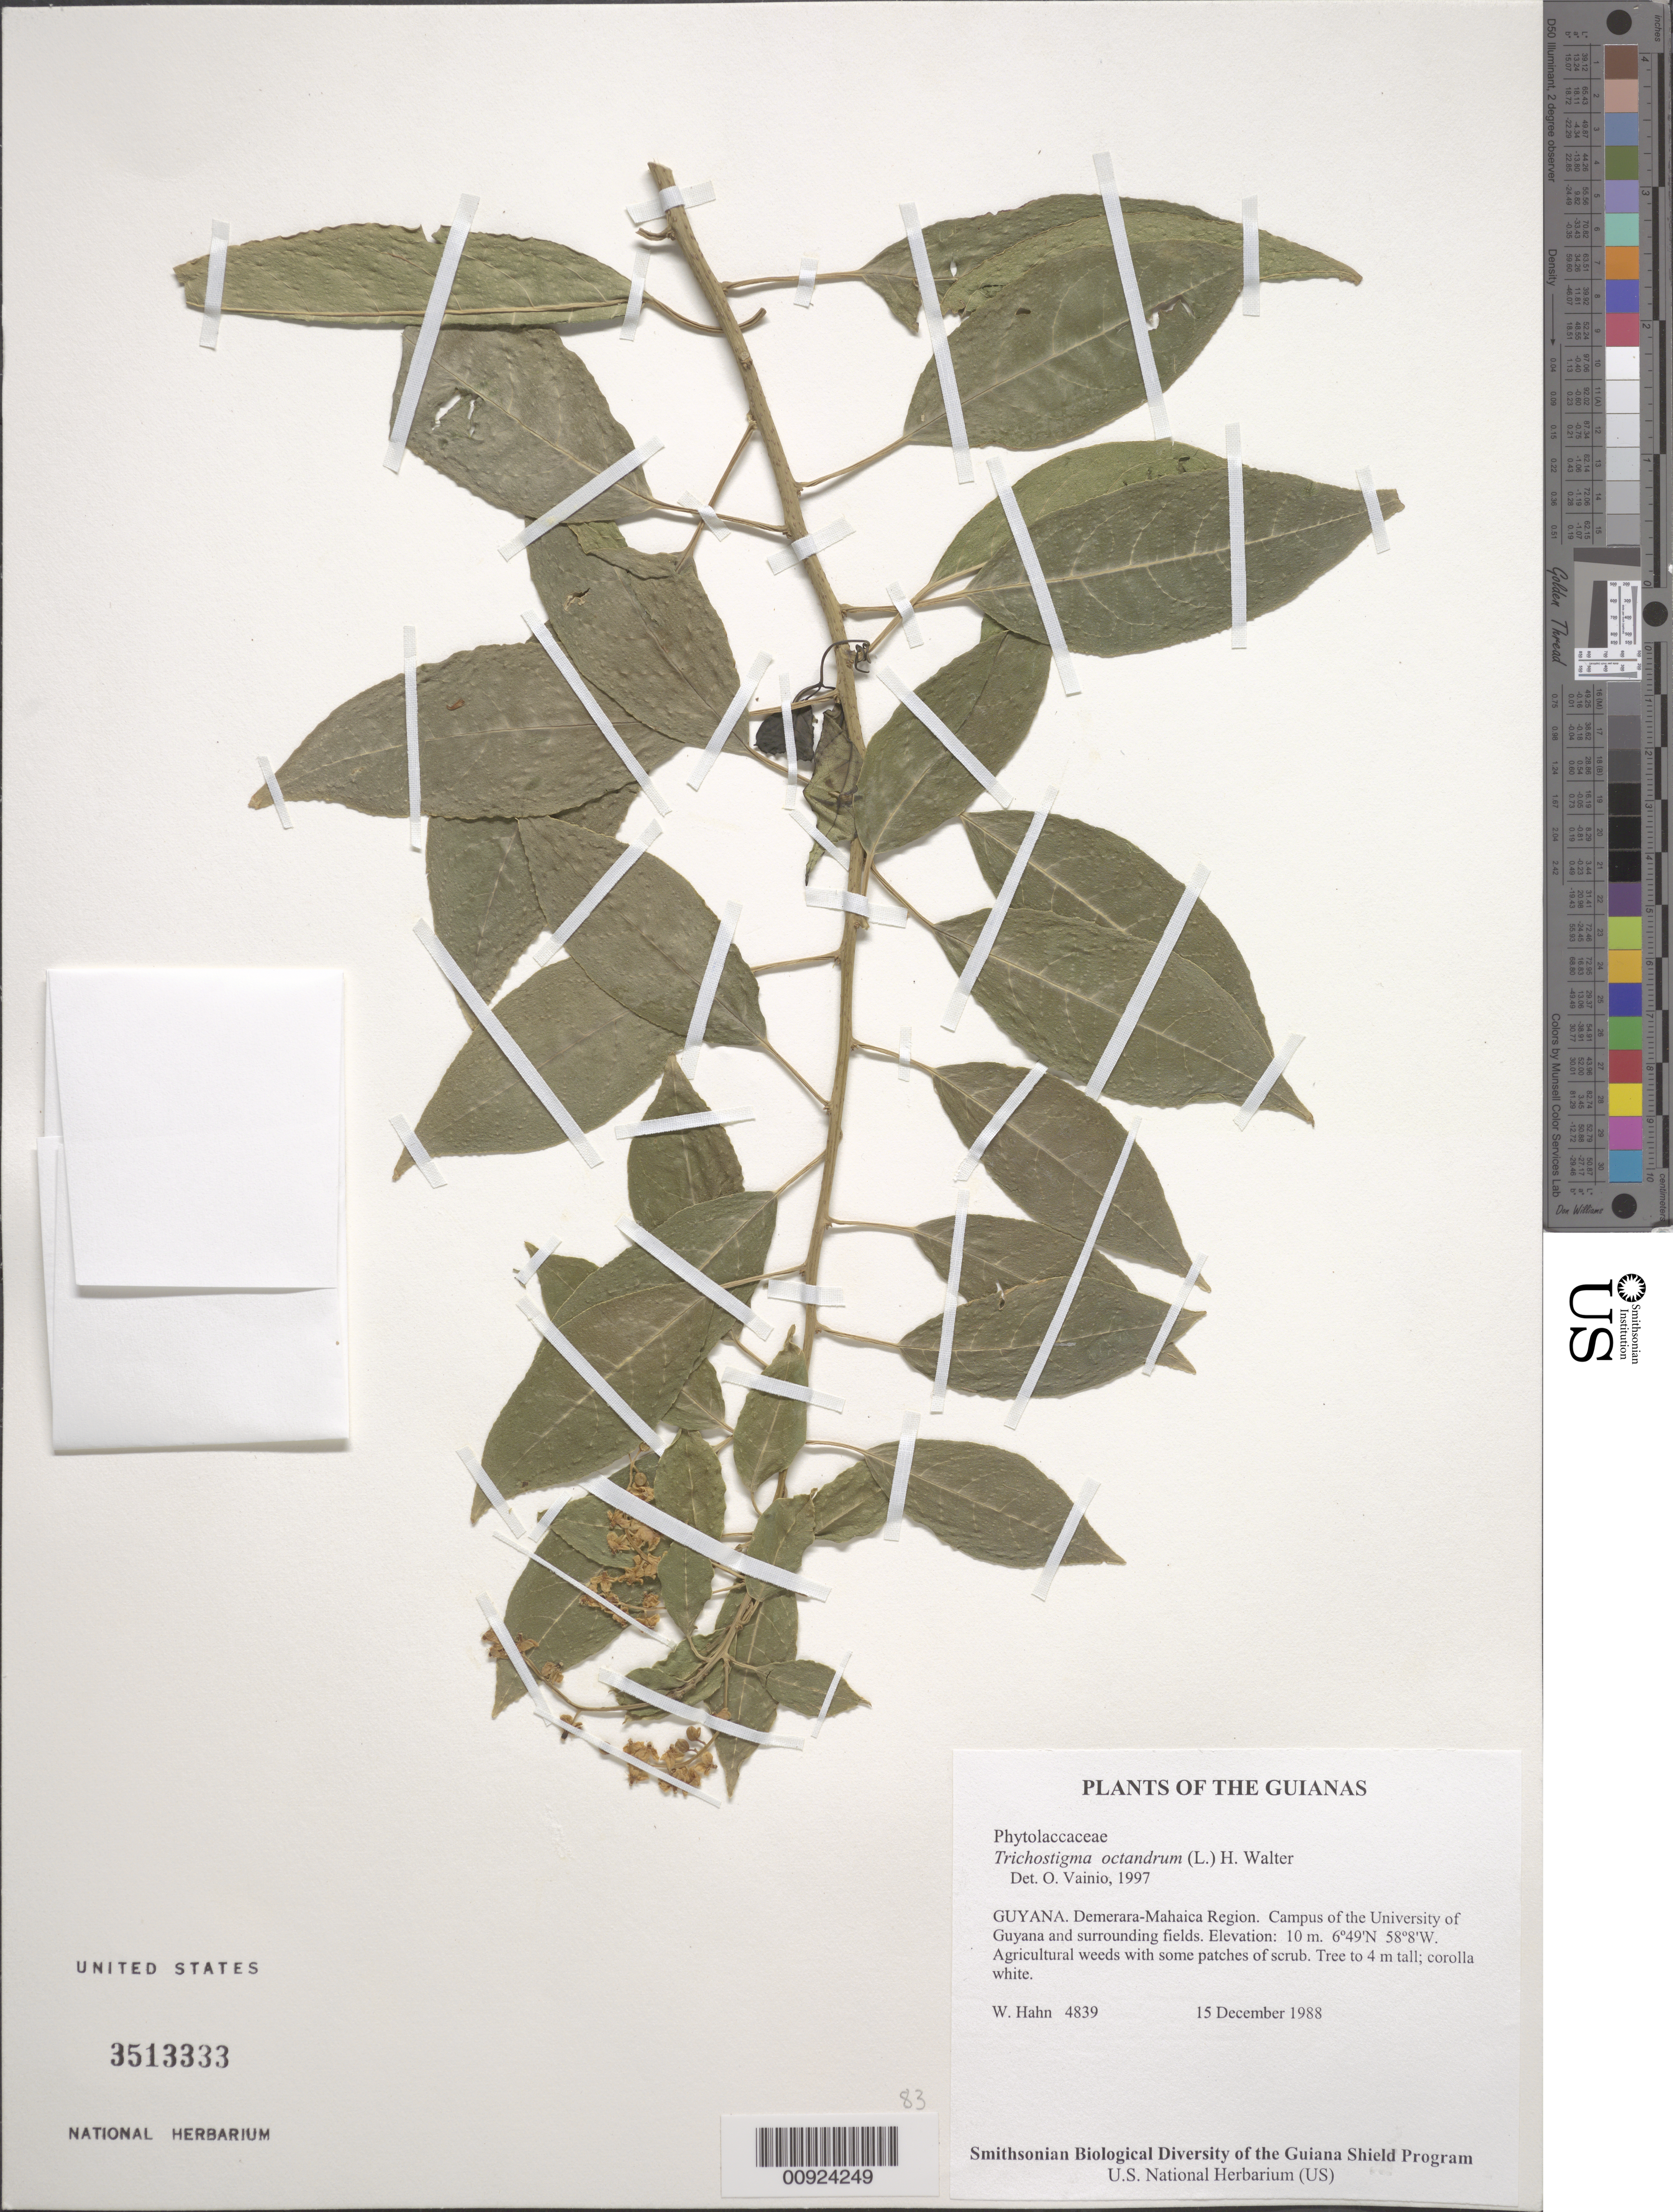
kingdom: Plantae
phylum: Tracheophyta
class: Magnoliopsida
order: Caryophyllales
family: Phytolaccaceae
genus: Trichostigma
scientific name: Trichostigma octandrum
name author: (L.) H. Walter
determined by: Vainio, O.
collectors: W. Hahn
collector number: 4839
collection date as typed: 15 December 1988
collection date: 1988-12-15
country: Guyana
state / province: Demerara-Mahaica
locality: Campus of the University of Guyana and surrounding fields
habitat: Agricultural weeds with some patches of scrub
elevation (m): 10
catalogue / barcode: US 3513333